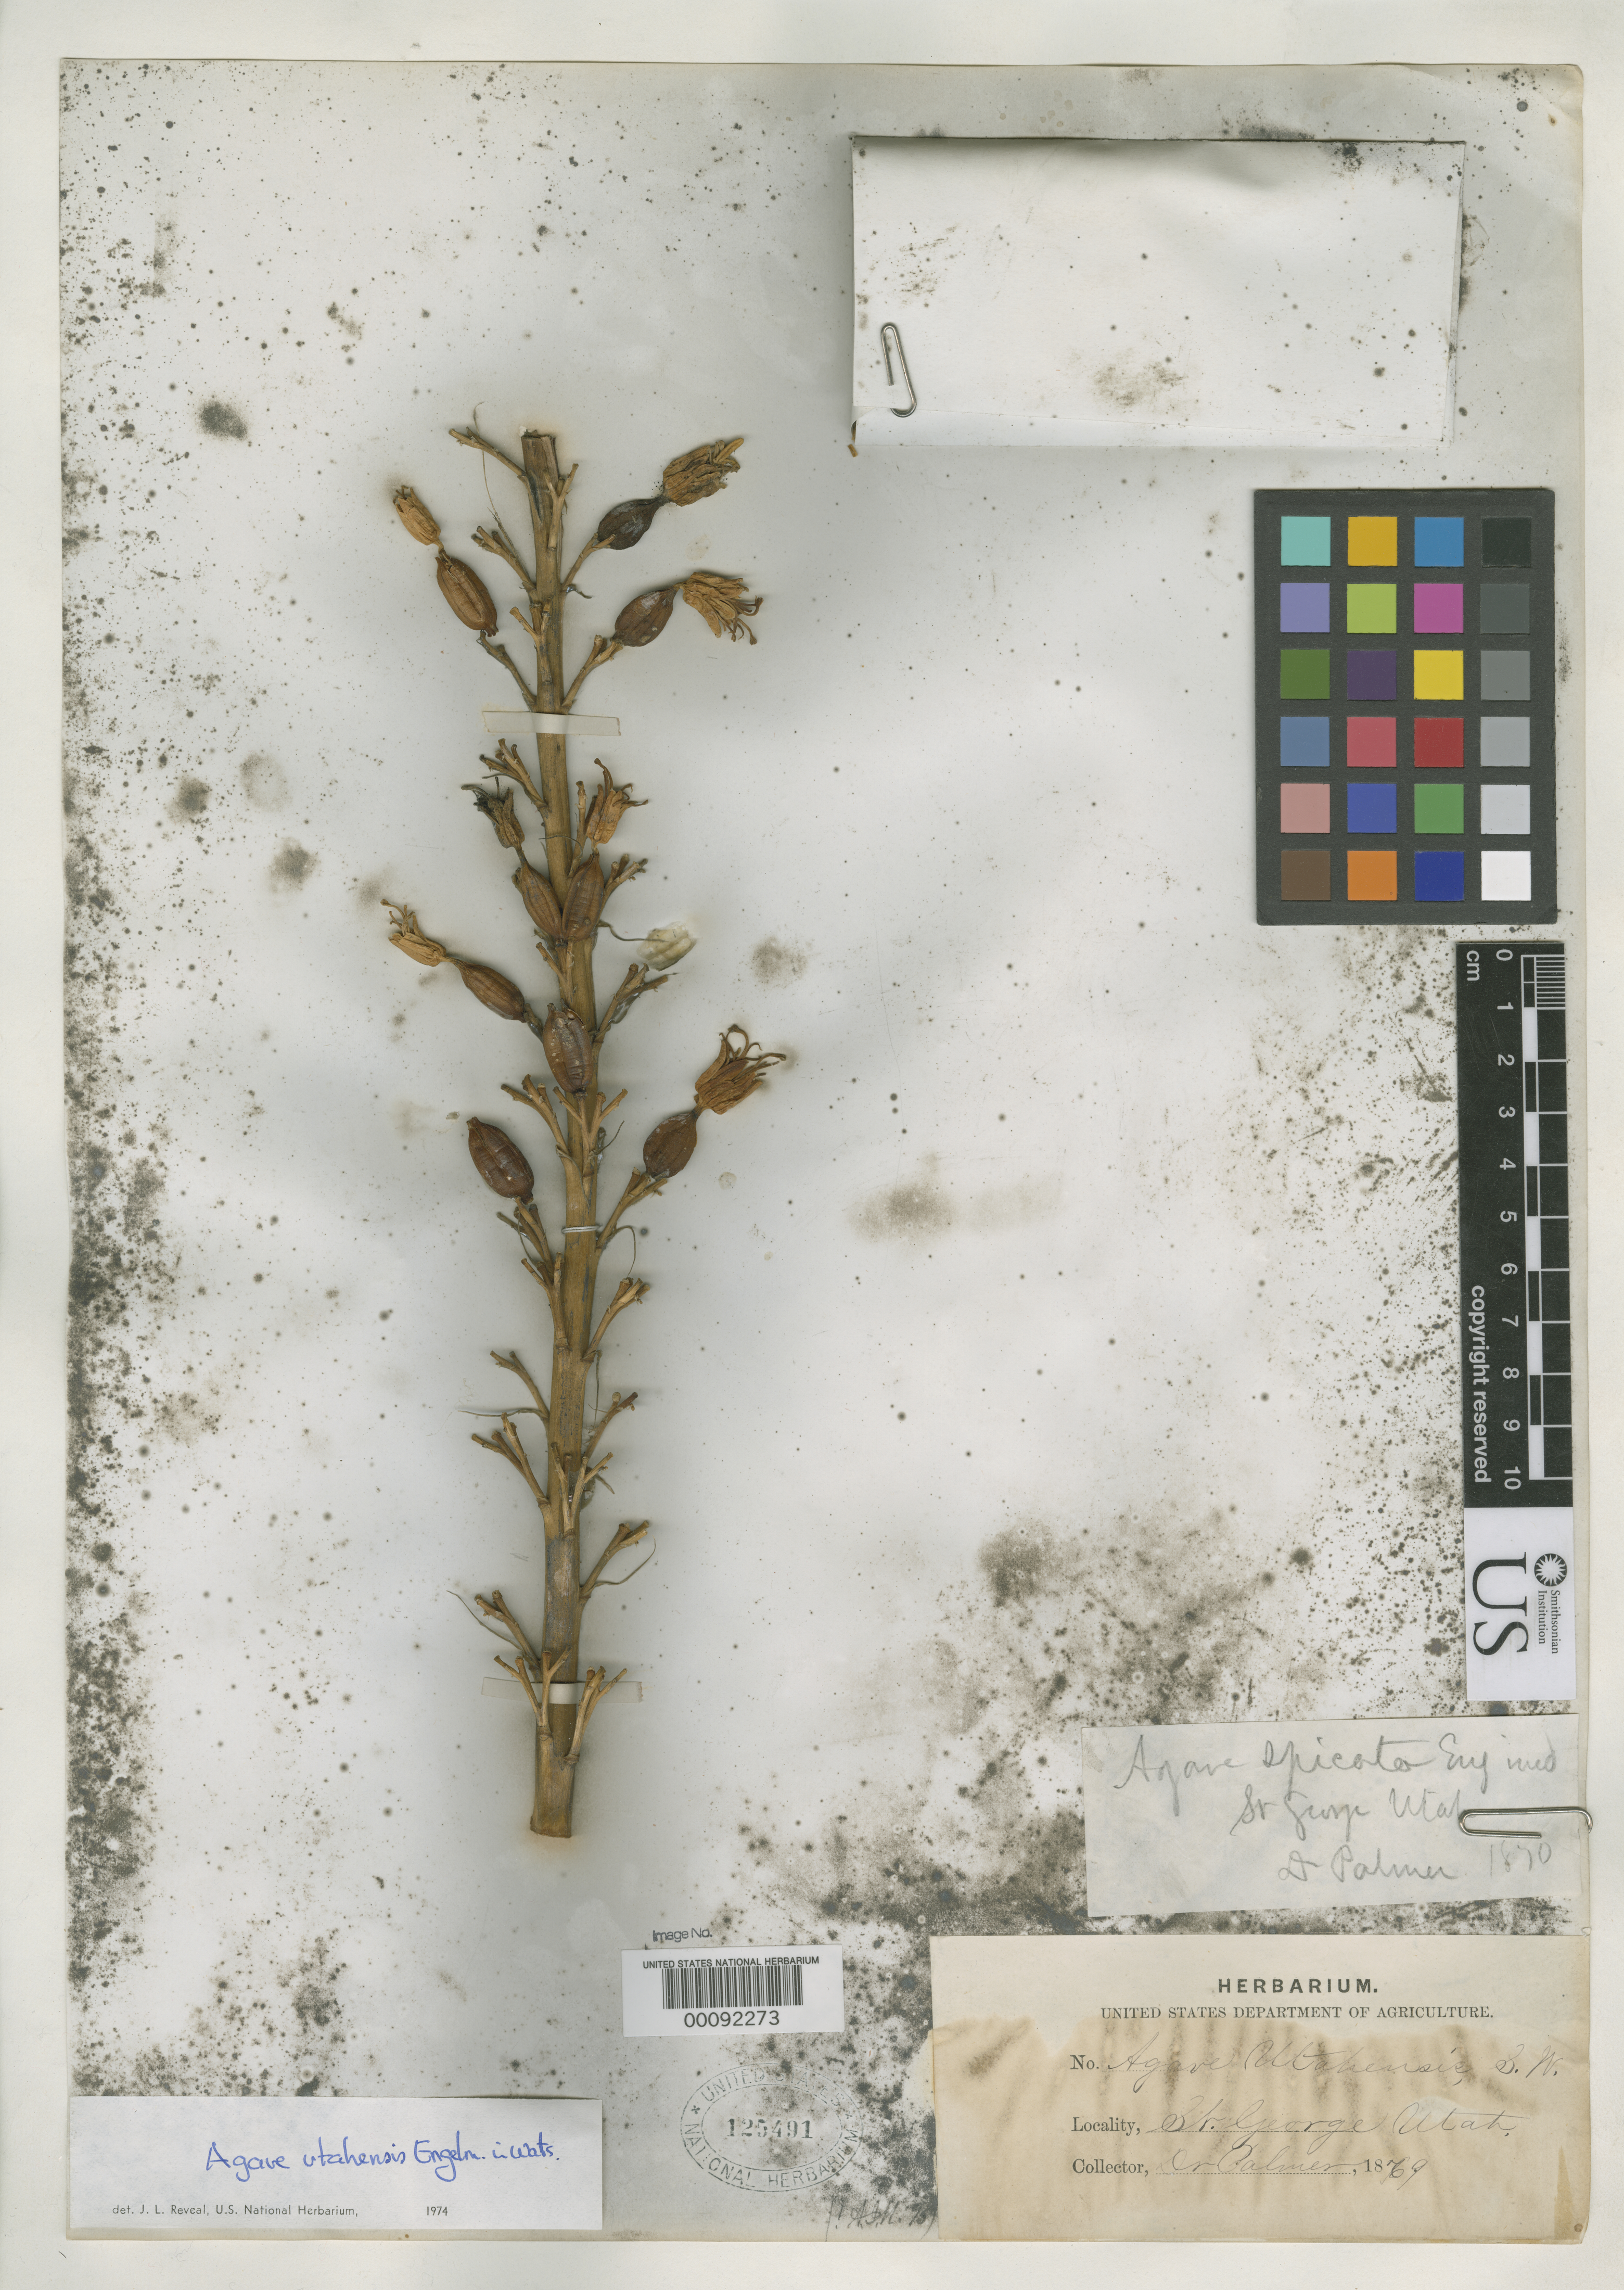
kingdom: Plantae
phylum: Tracheophyta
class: Liliopsida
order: Asparagales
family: Asparagaceae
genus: Agave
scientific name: Agave utahensis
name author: Engelm.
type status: Isolectotype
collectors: E. Palmer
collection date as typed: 1870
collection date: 1870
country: United States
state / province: Utah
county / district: Washington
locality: St. George.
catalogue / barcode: US 125491